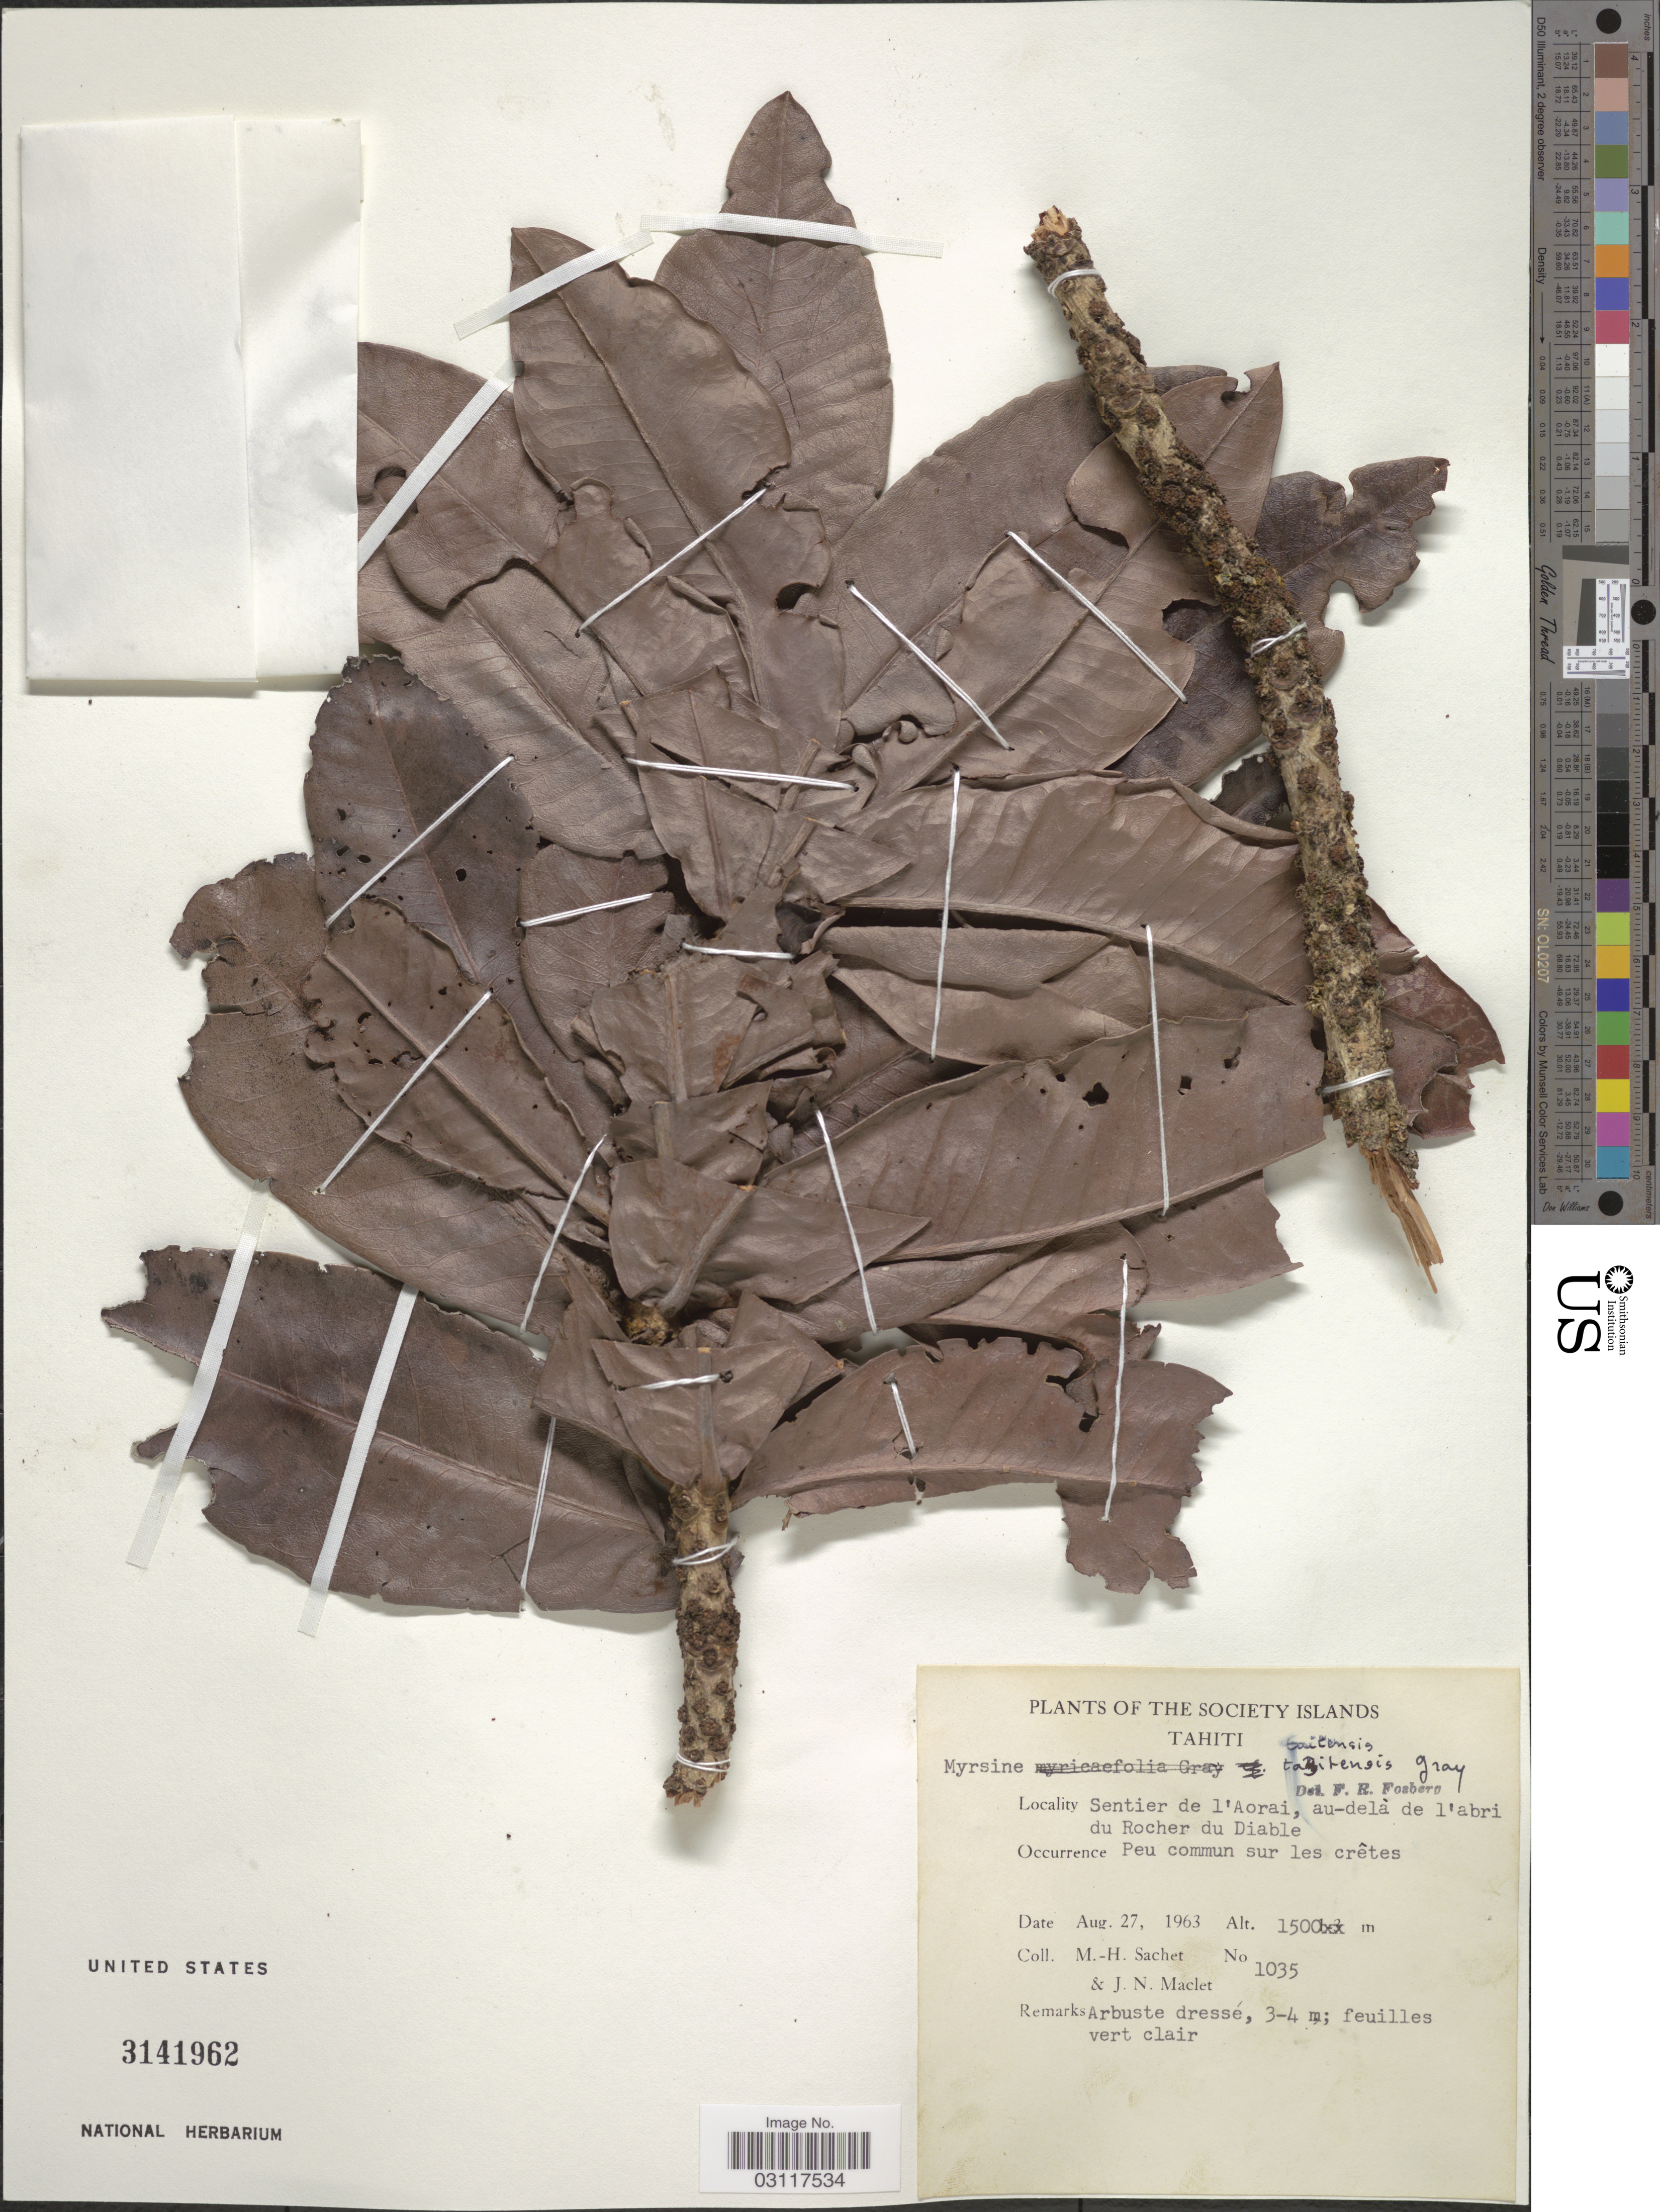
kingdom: Plantae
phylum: Tracheophyta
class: Magnoliopsida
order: Ericales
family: Primulaceae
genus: Myrsine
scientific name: Myrsine taitensis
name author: A. Gray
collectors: M.-H. Sachet & J. Maclet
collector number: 1035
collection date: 1963-08-27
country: French Polynesia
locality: The Society Islands, Tahiti, Sentier de l'Aorai, au-dela de l'abri du Rocher du Diable.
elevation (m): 1500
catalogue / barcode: US 3141962